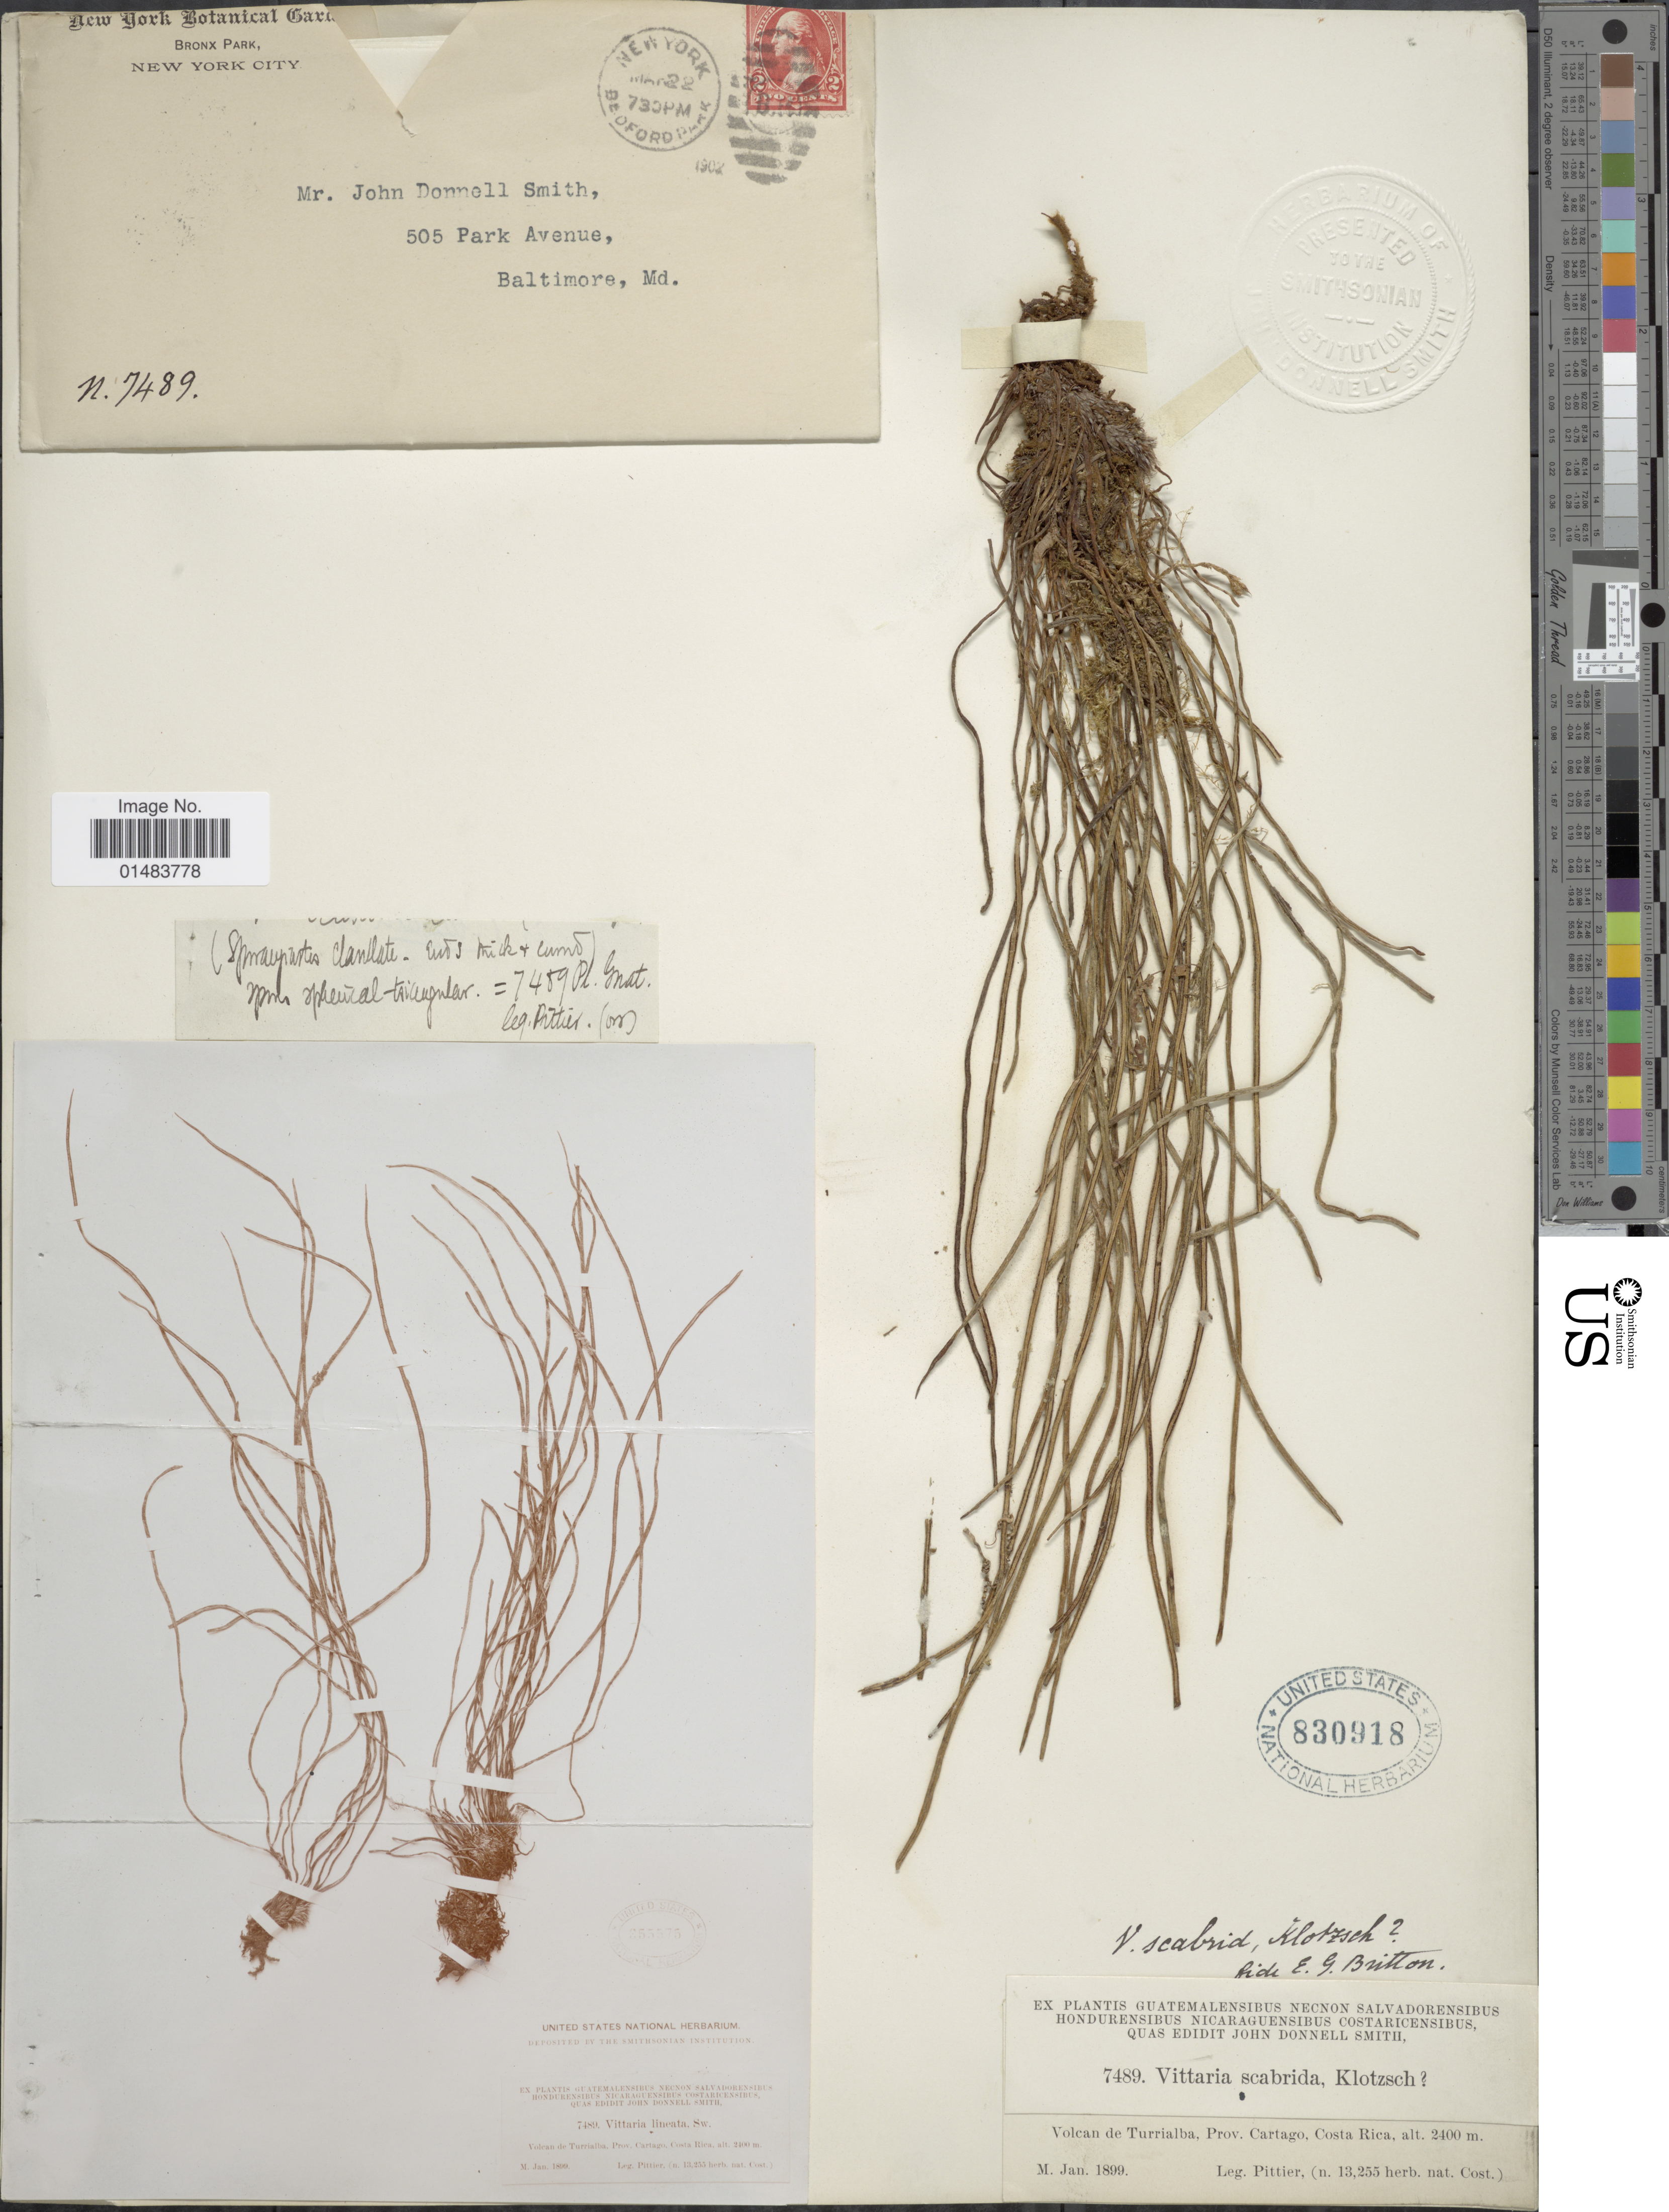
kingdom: Plantae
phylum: Tracheophyta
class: Polypodiopsida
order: Polypodiales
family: Pteridaceae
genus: Vittaria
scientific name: Vittaria lineata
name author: (L.) Sm.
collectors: Pittier, --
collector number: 7489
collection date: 1899-01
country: Costa Rica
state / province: Cartago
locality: Volcan de Turrialba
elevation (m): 2400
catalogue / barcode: US 830918